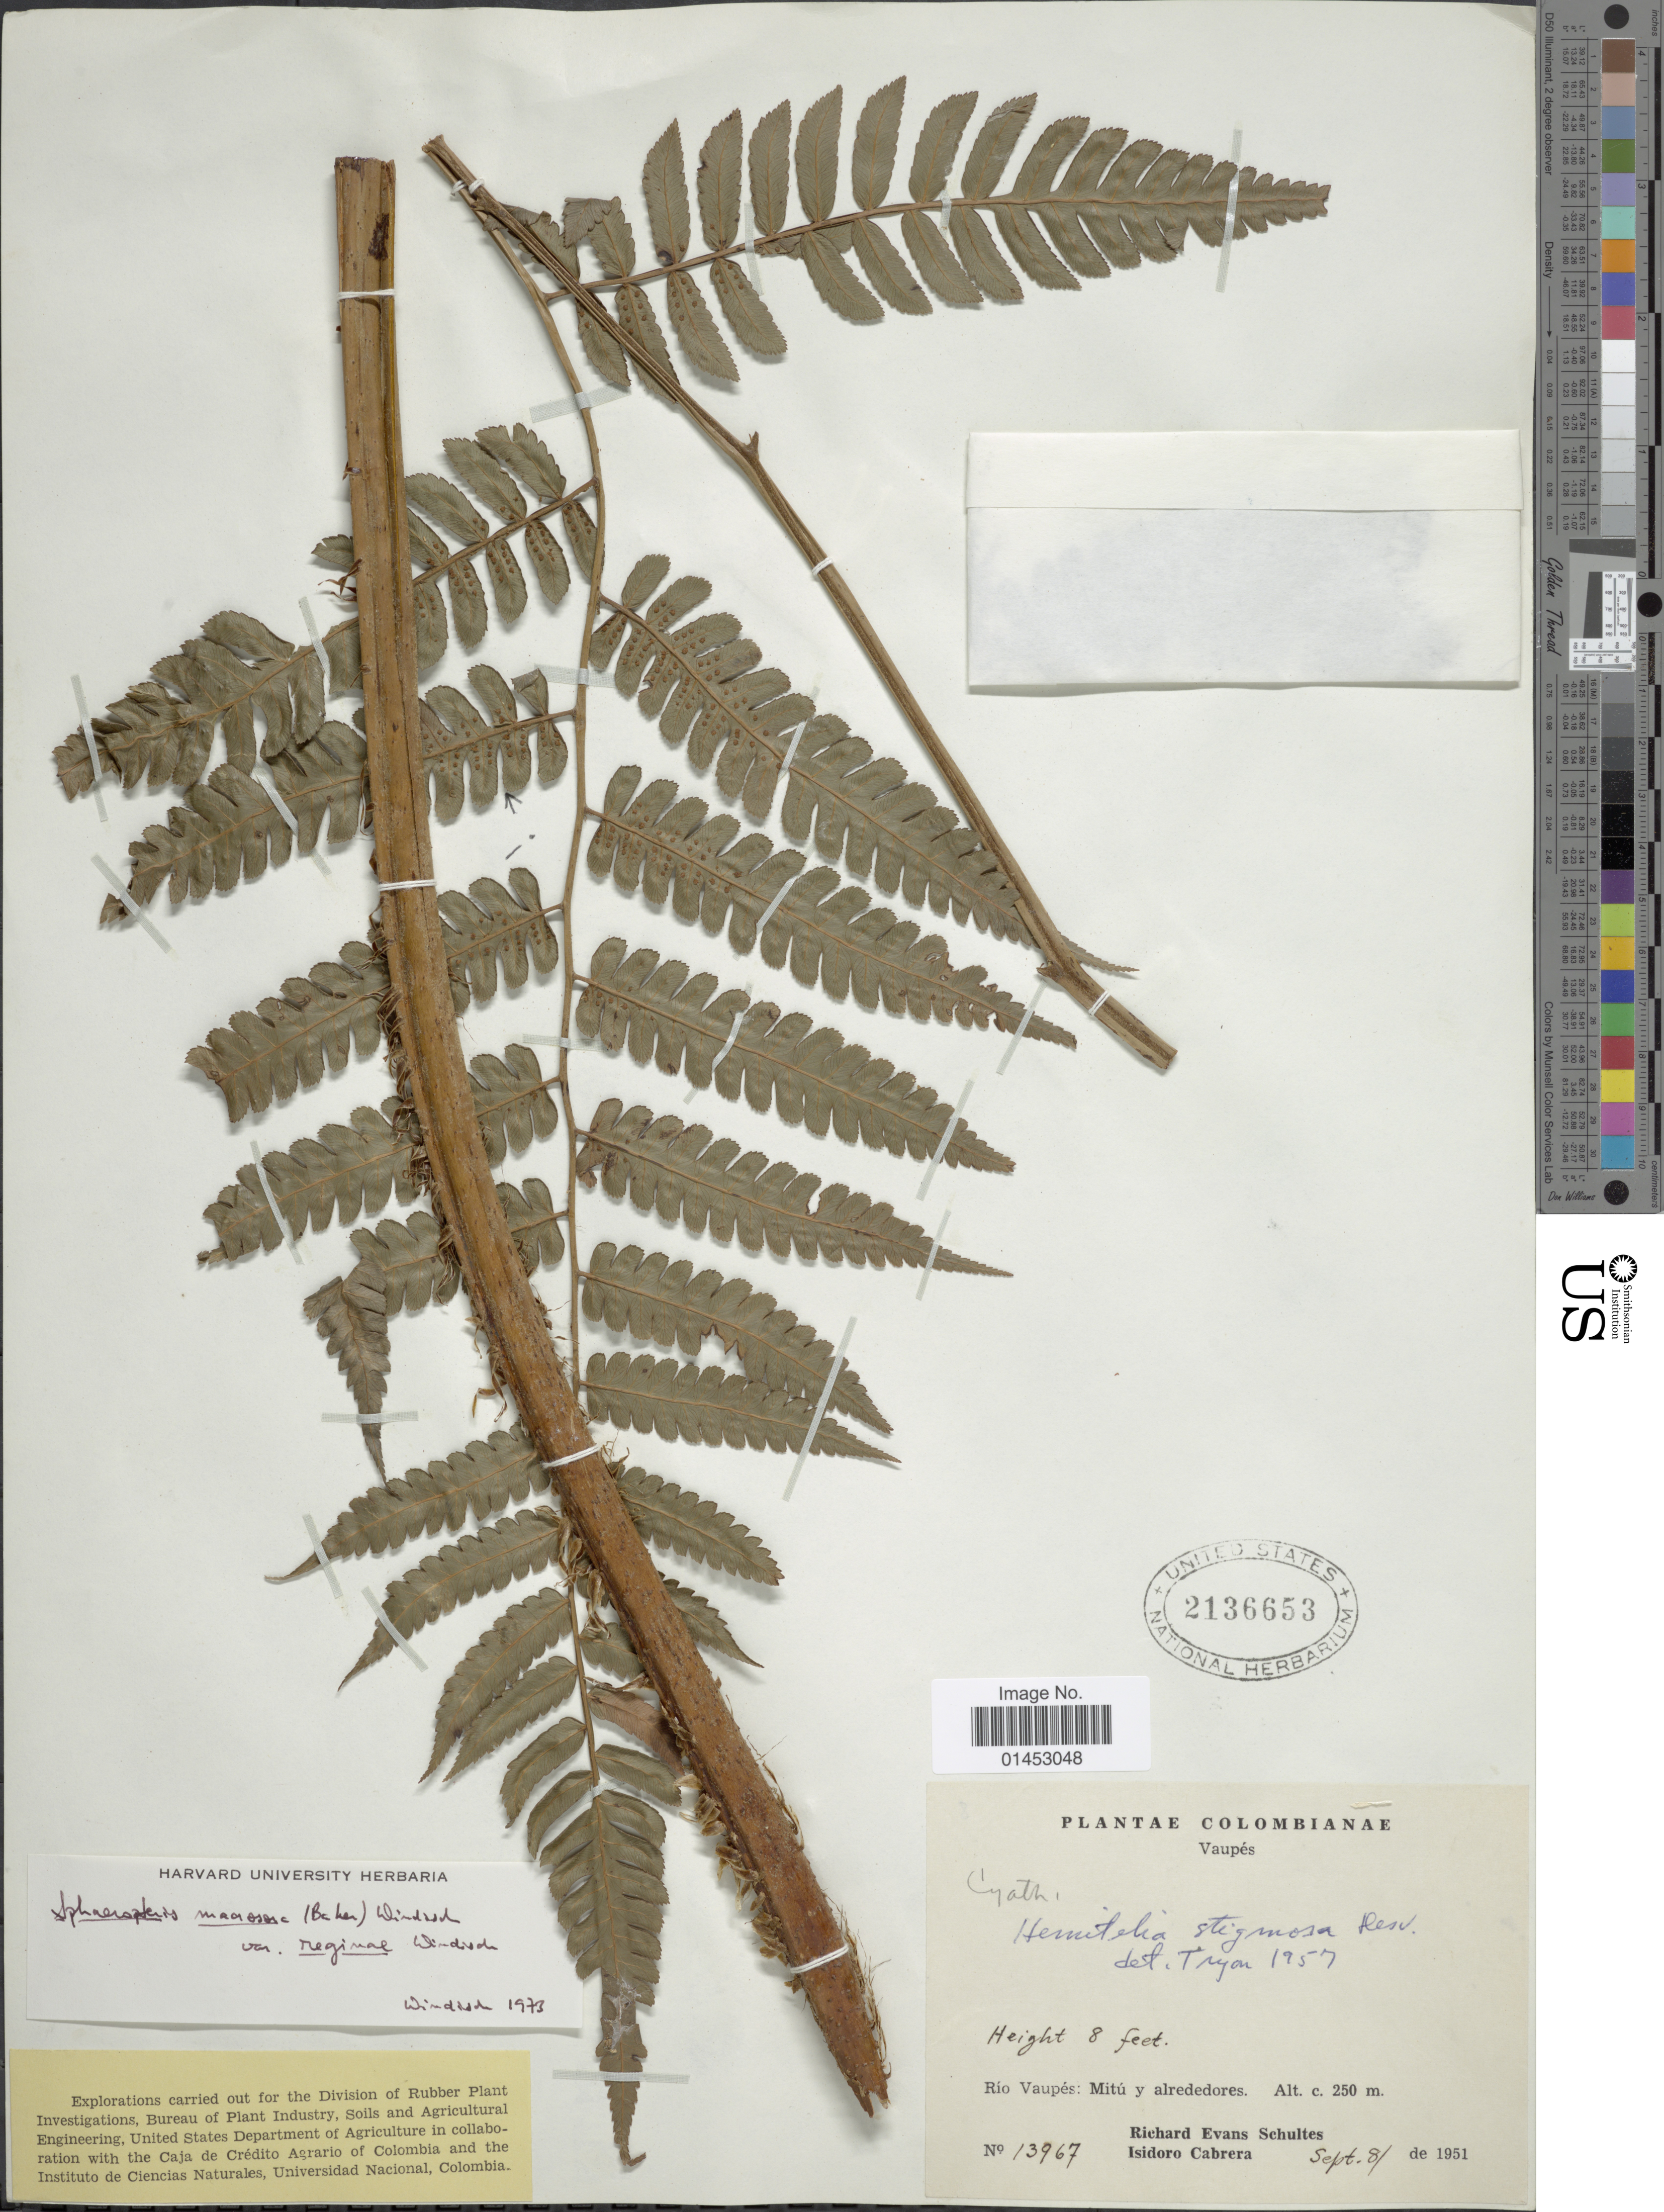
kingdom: Plantae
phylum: Tracheophyta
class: Polypodiopsida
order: Cyatheales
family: Cyatheaceae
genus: Cyathea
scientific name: Cyathea traillii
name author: (Baker) Domin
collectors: R. E. Schultes & I. Cabrera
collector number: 13967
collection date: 1951-09-08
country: Colombia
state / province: Vaupés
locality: Vaupés, Rio Vaupés: Mitú y alrededores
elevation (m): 250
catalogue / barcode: US 2136653